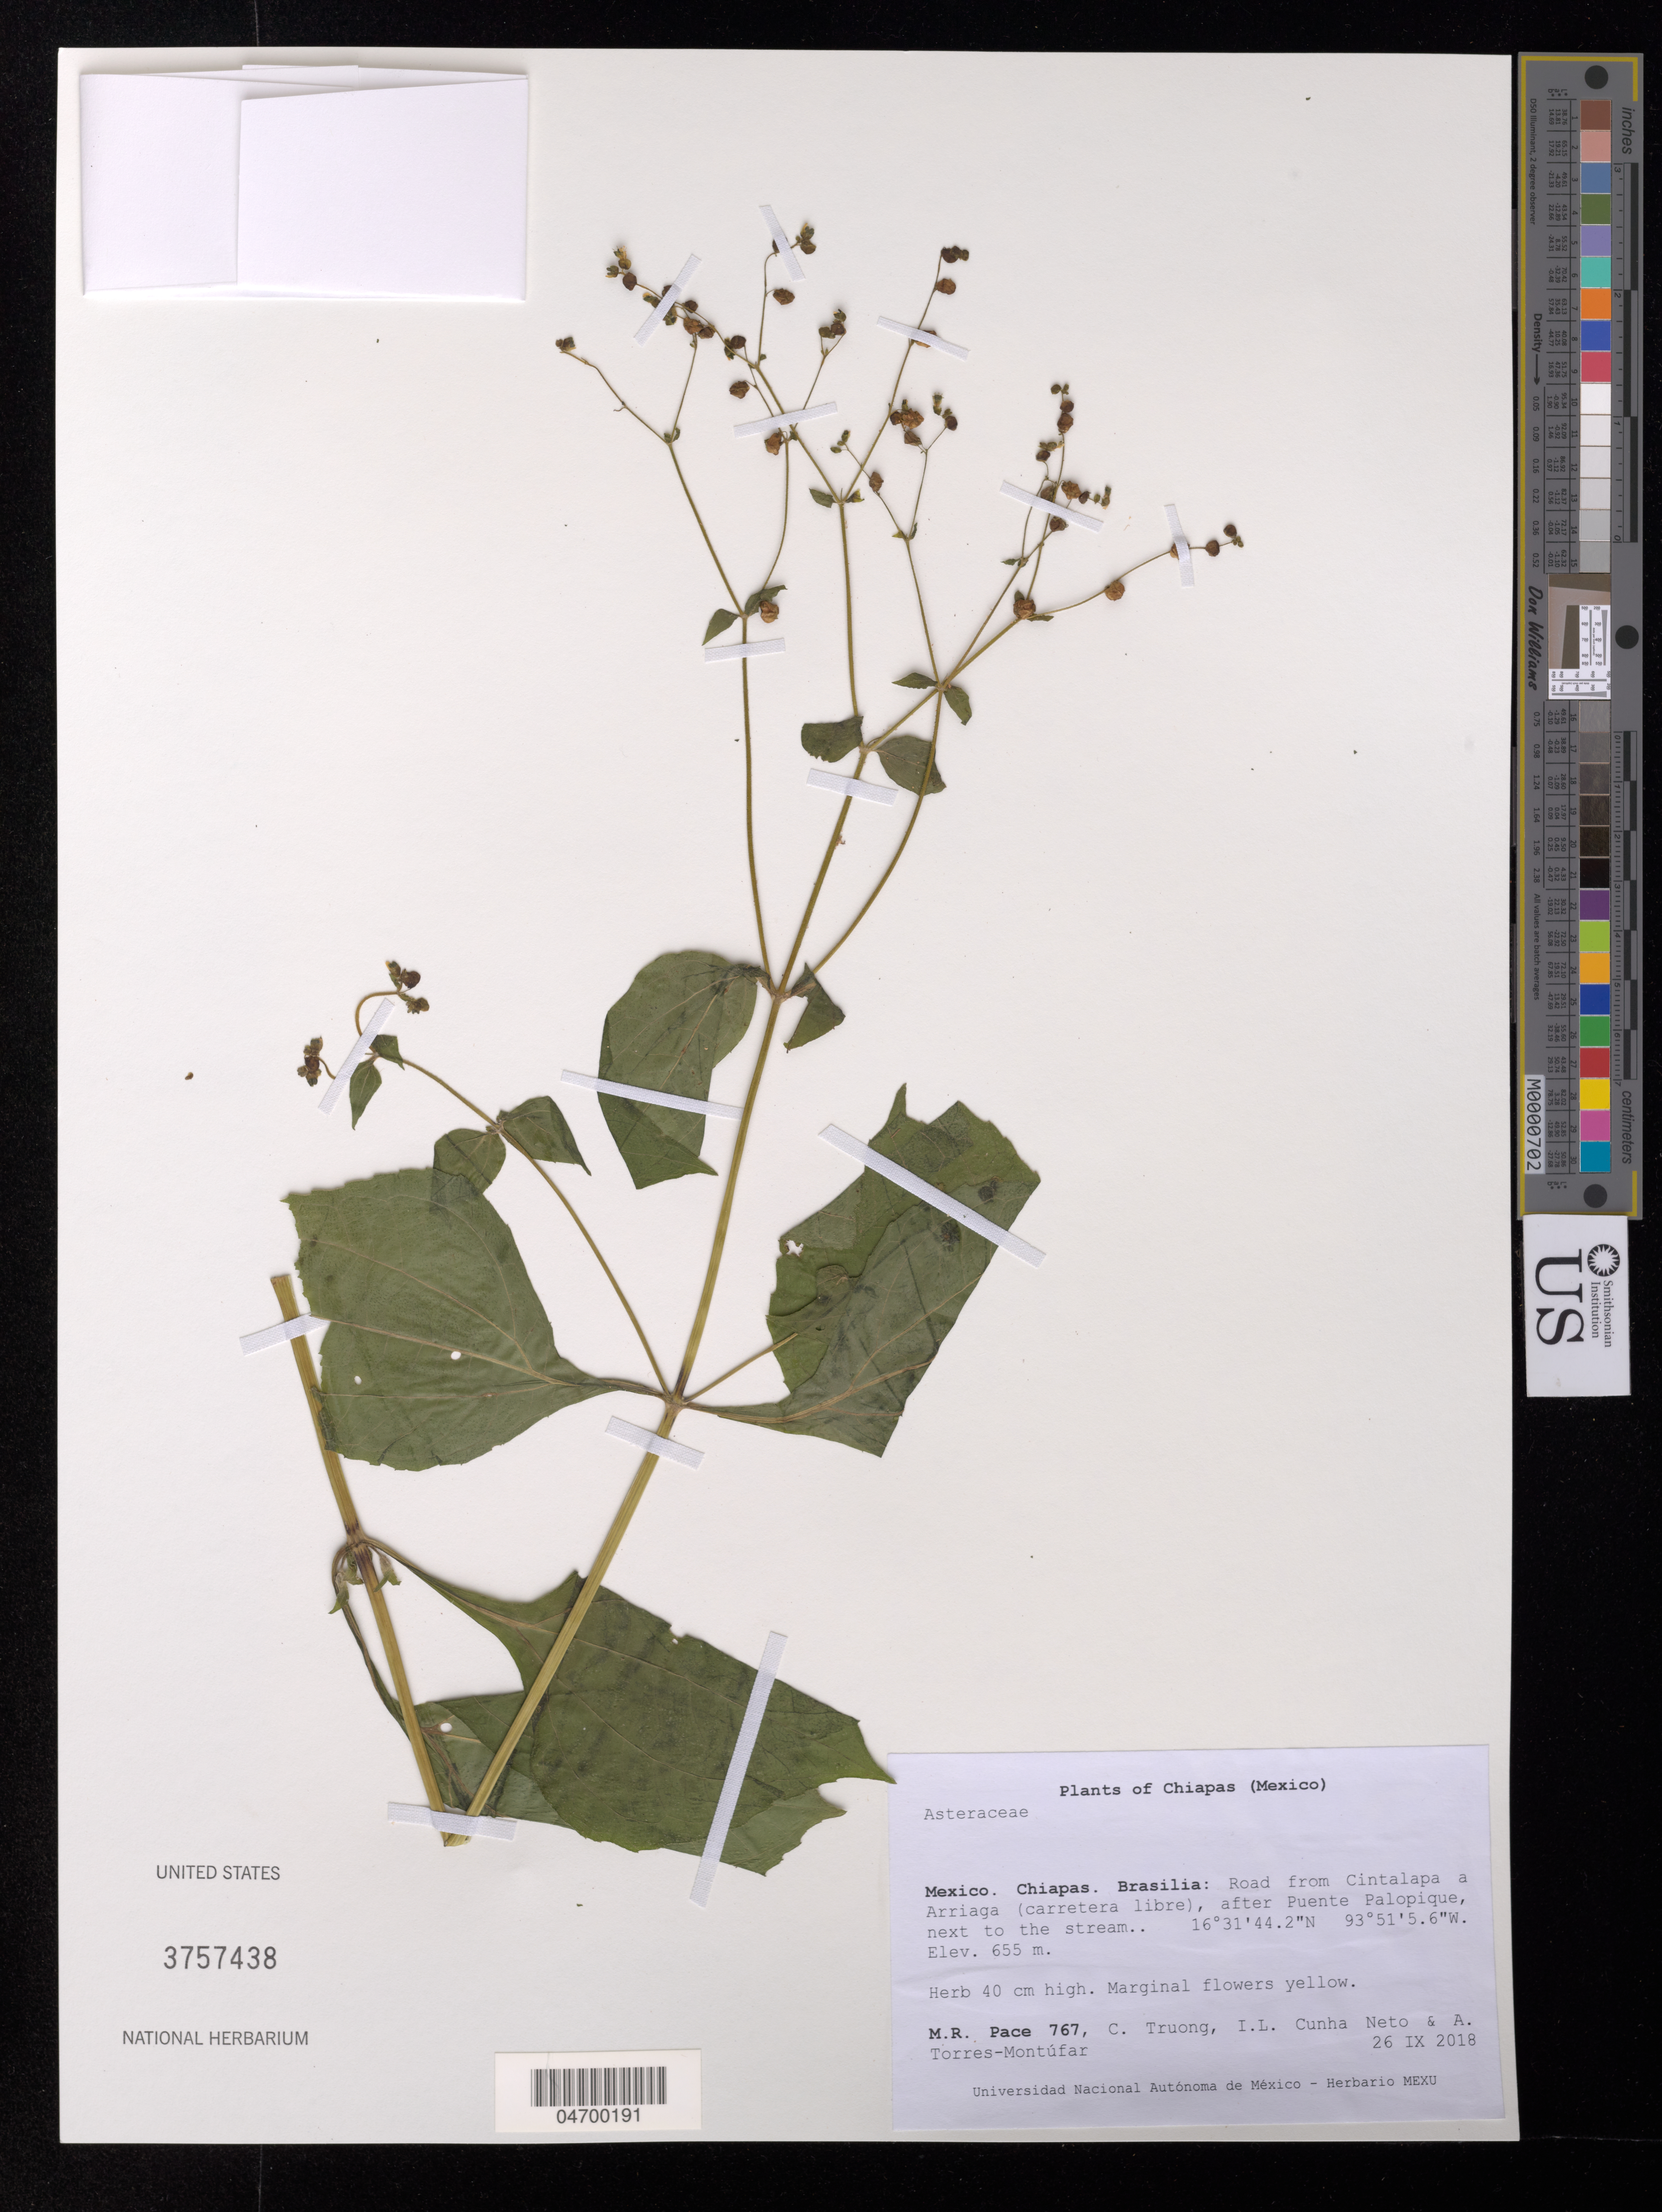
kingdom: Plantae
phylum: Tracheophyta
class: Magnoliopsida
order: Asterales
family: Asteraceae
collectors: M. R. Pace, C. Truong, I. L. Cunha Neto & A. Torres-Montúfar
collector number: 767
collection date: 2018-09-26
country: Mexico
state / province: Chiapas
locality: Brasilia: Road from Cintalapa a Arriaga (carretera libre), after Puente Palopique, next to the stream.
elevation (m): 655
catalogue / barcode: US 3757438